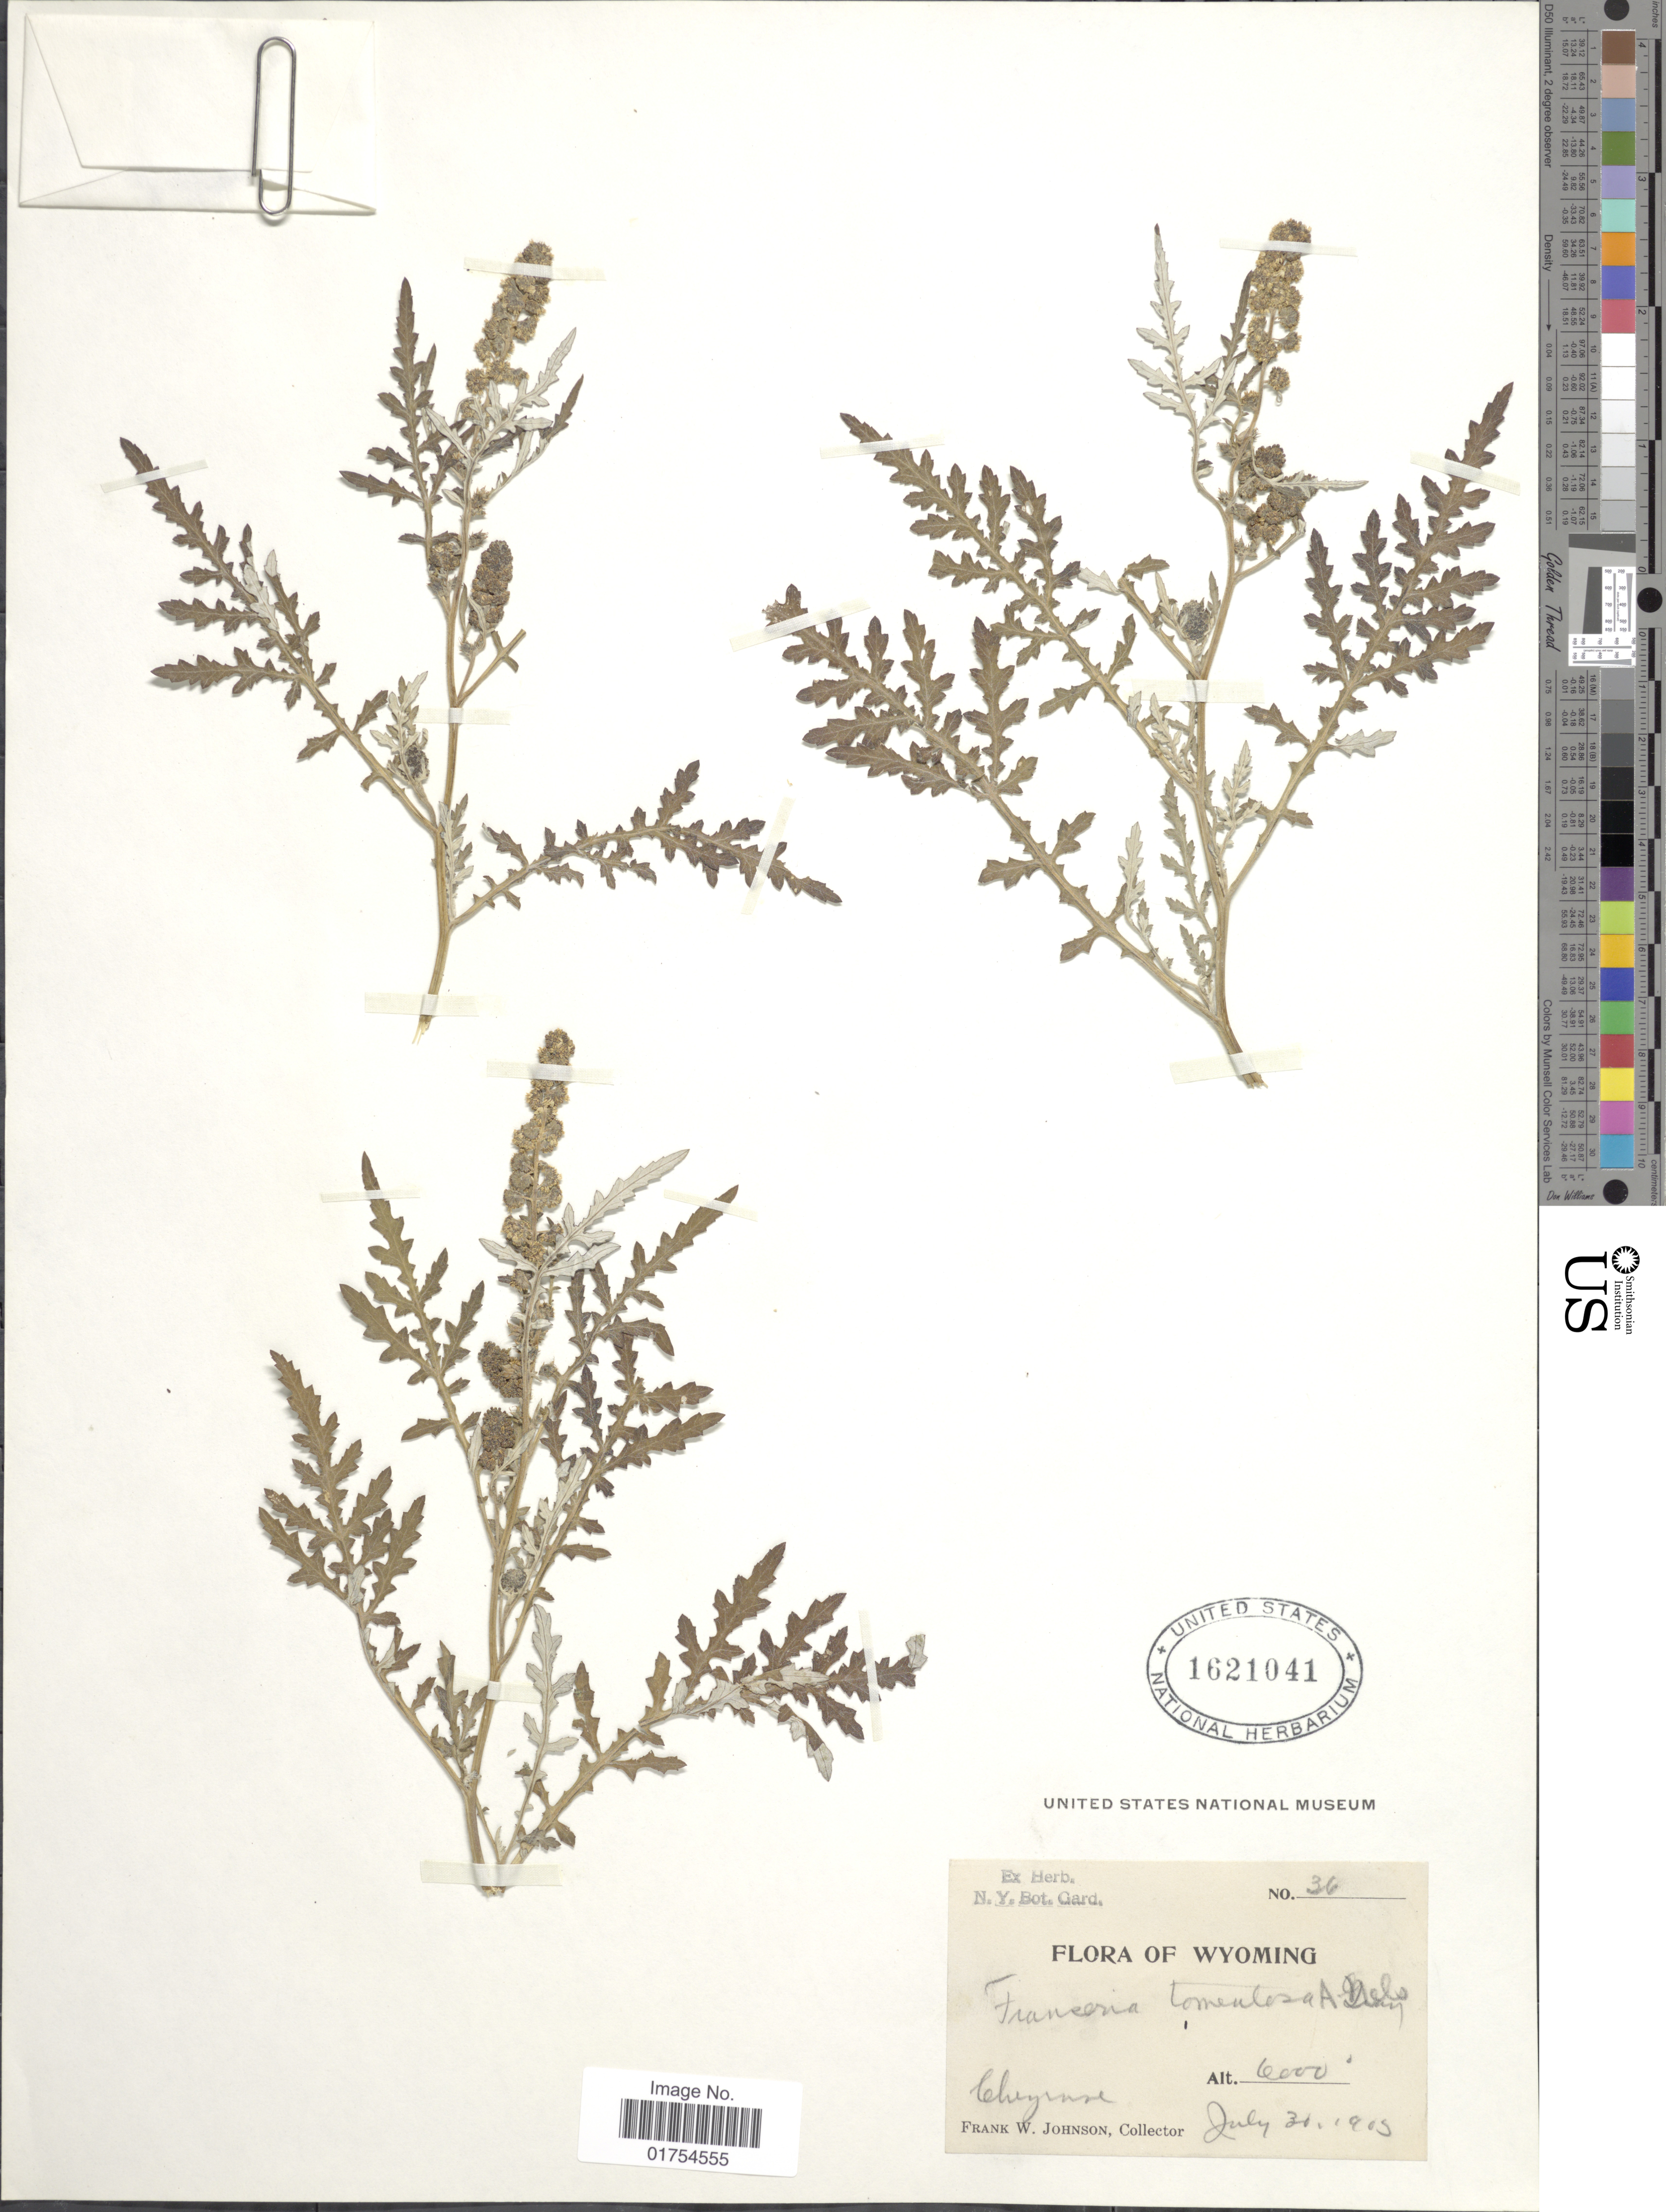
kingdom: Plantae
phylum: Tracheophyta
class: Magnoliopsida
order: Asterales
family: Asteraceae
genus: Franseria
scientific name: Franseria discolor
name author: Nutt.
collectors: F. W. Johnson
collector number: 36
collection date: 1905-07-30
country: United States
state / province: Wyoming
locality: Cheyenne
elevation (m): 1829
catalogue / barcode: US 1621041